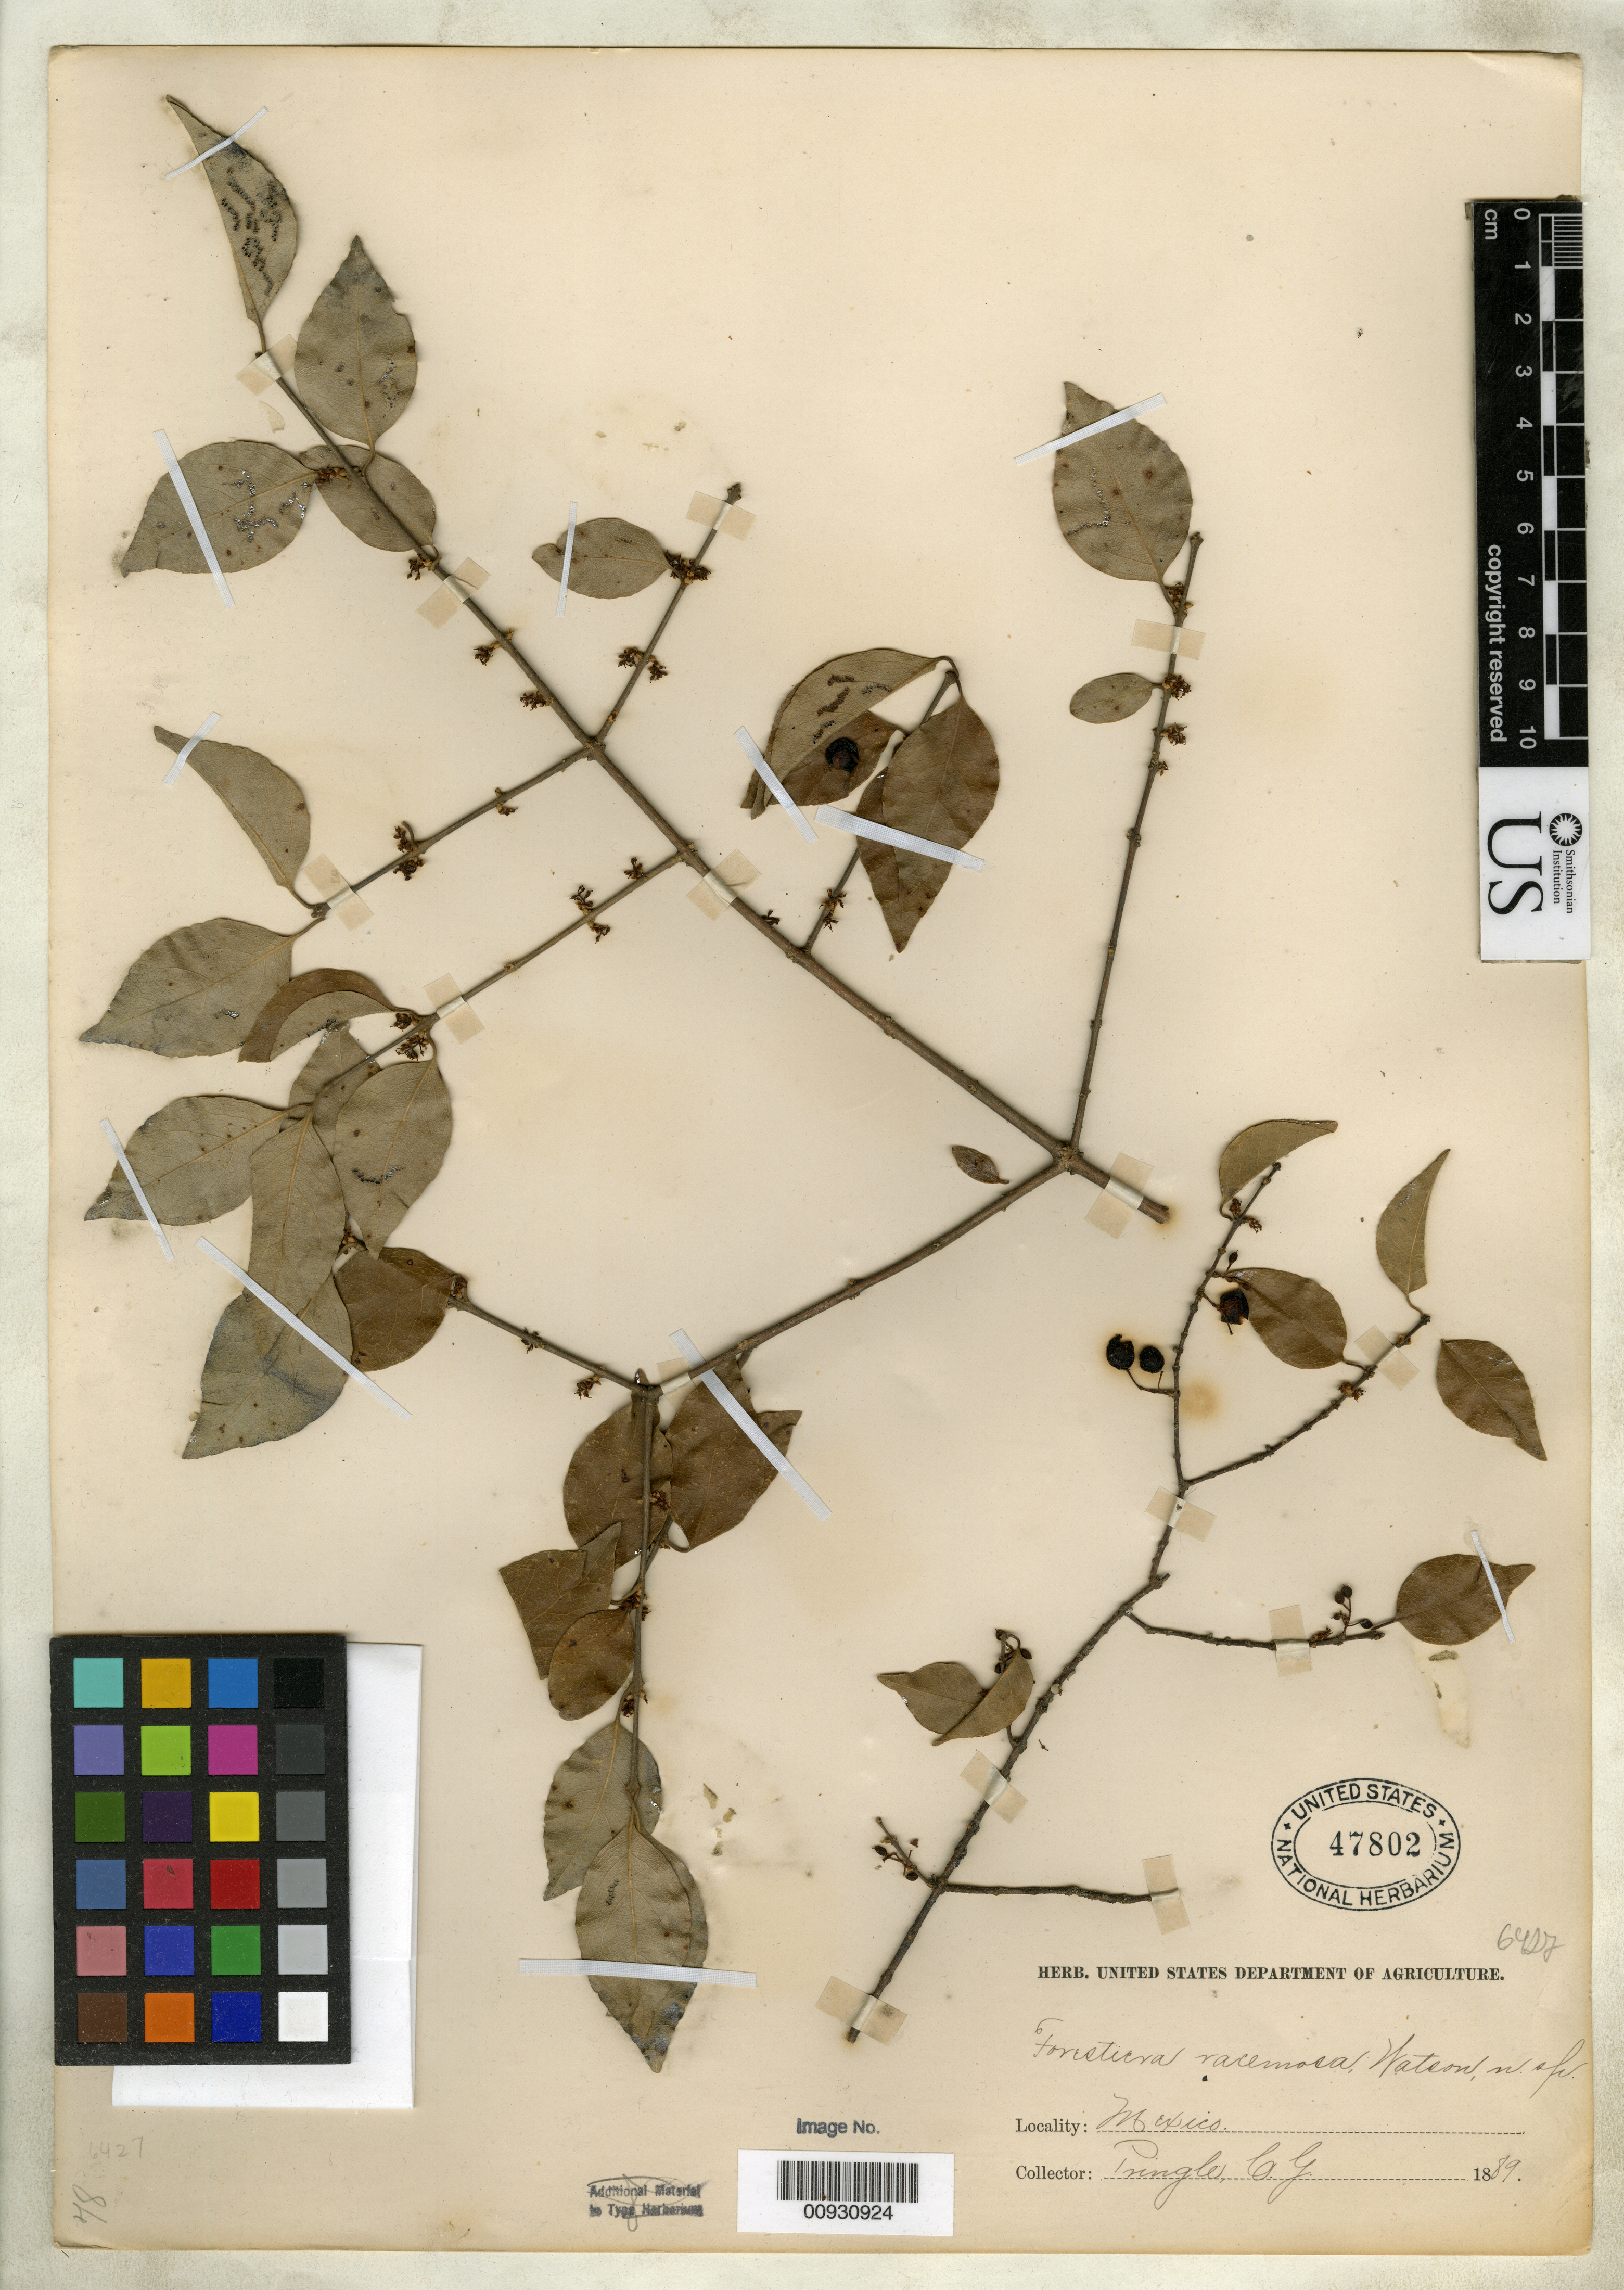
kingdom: Plantae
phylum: Tracheophyta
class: Magnoliopsida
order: Lamiales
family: Oleaceae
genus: Forestiera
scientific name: Forestiera racemosa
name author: S. Watson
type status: Possible Syntype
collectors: C. G. Pringle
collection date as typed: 1889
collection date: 1889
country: Mexico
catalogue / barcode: US 47802